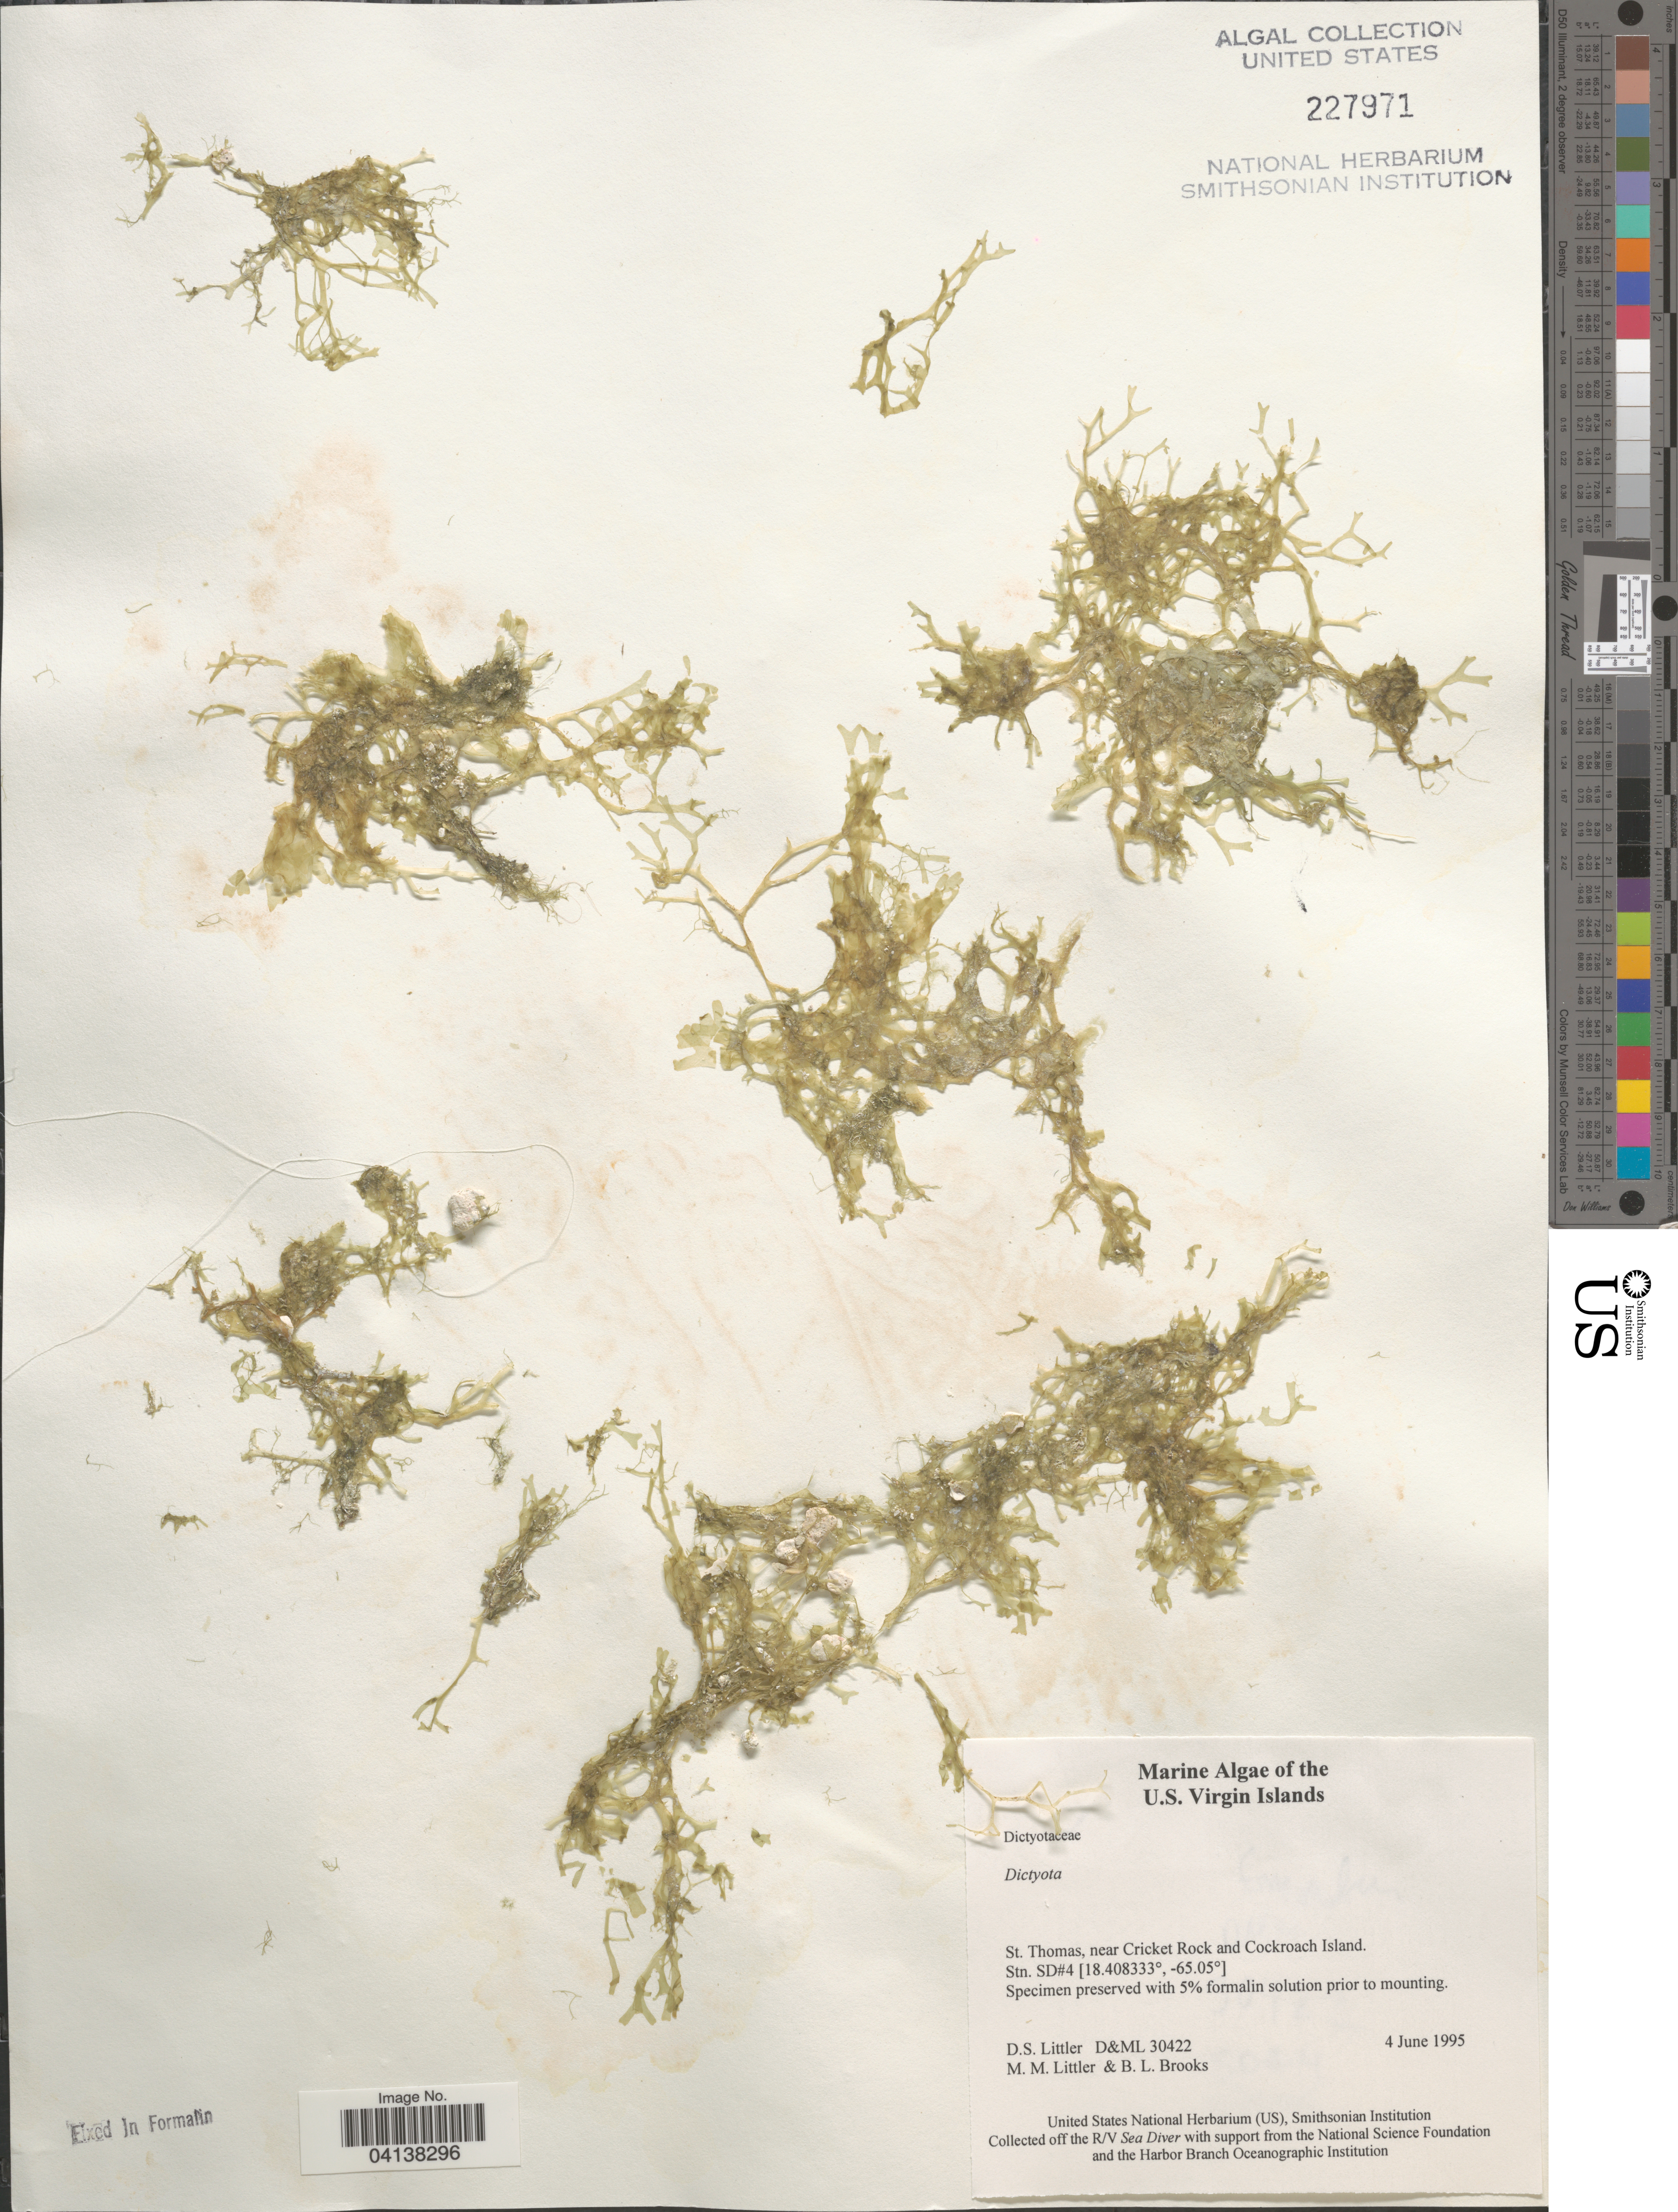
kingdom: Chromista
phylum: Ochrophyta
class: Phaeophyceae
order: Dictyotales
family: Dictyotaceae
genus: Dictyota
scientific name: Dictyota sp.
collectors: D. S. Littler & B. Brooks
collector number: D&ML 30422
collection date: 1995-06-04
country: U.S. Virgin Islands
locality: St. Thomas, near Cricket Rock and Cockroach Island. Stn. SD#4.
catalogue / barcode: US 227971